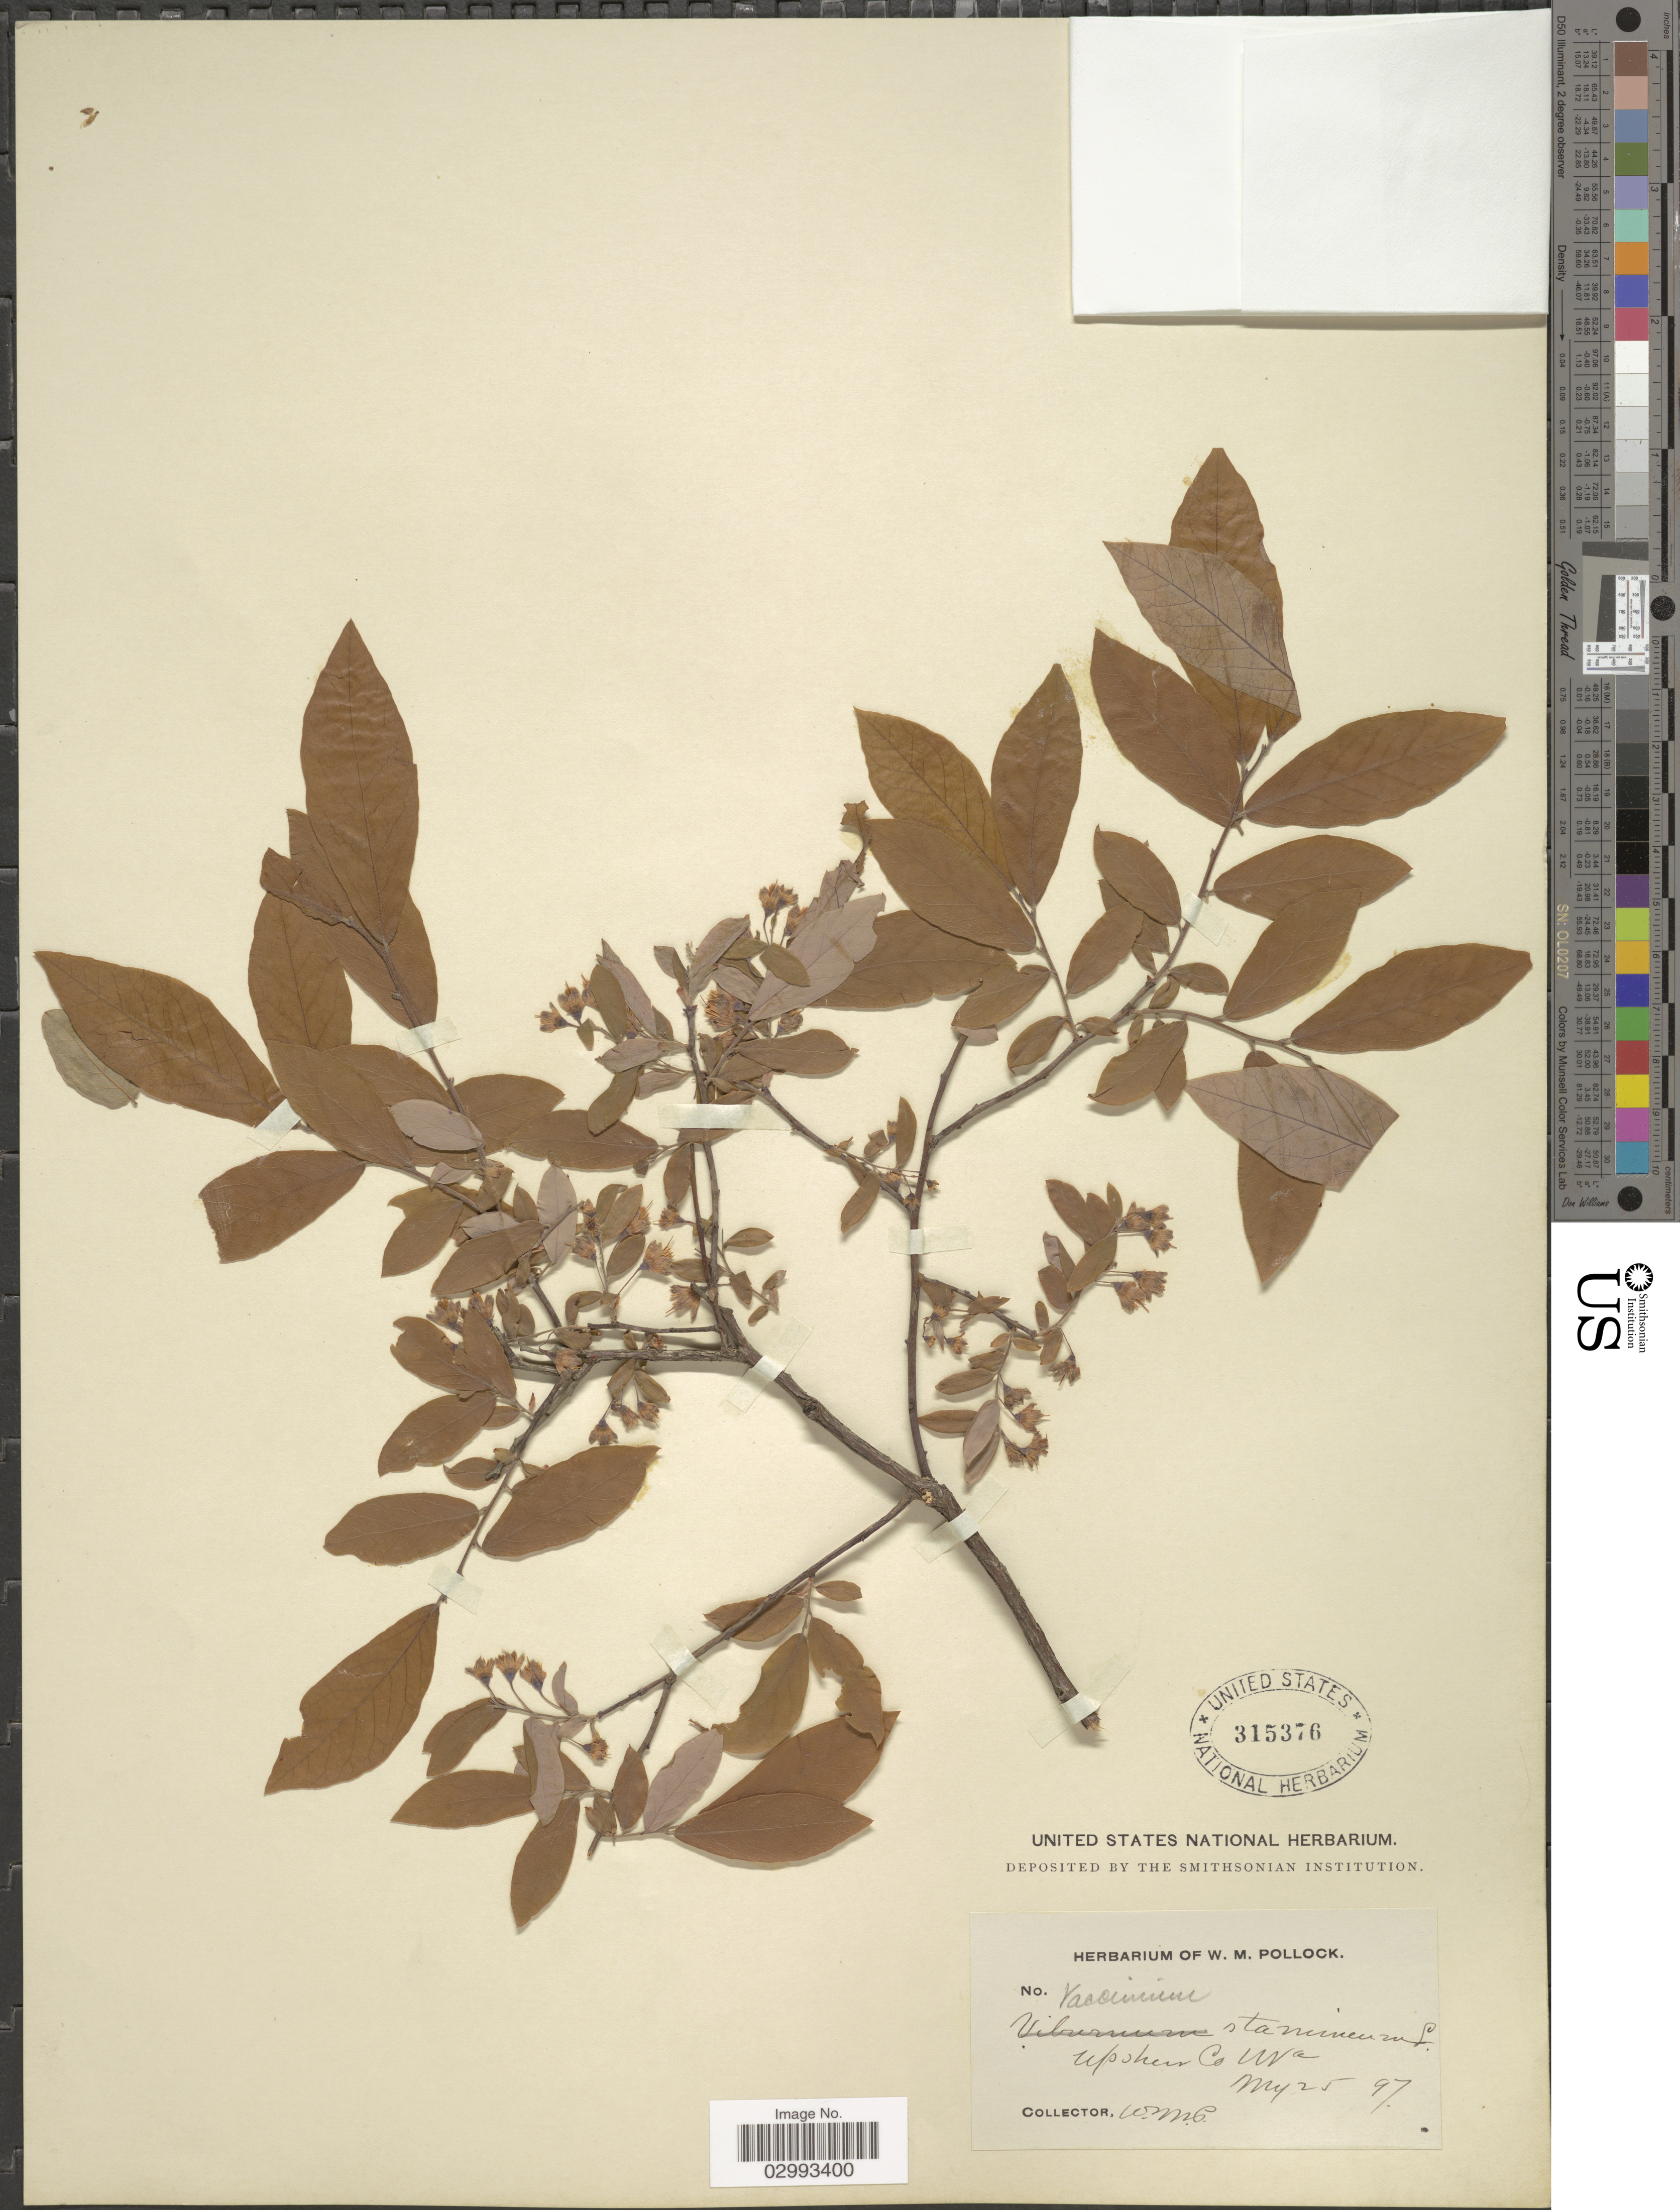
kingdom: Plantae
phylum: Tracheophyta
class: Magnoliopsida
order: Ericales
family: Ericaceae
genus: Polycodium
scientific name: Polycodium stamineum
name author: (L.) Greene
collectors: W. M. Pollock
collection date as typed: Transcribed d/m/y: 25/5/97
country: United States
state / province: West Virginia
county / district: Upshur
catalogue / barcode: US 315376